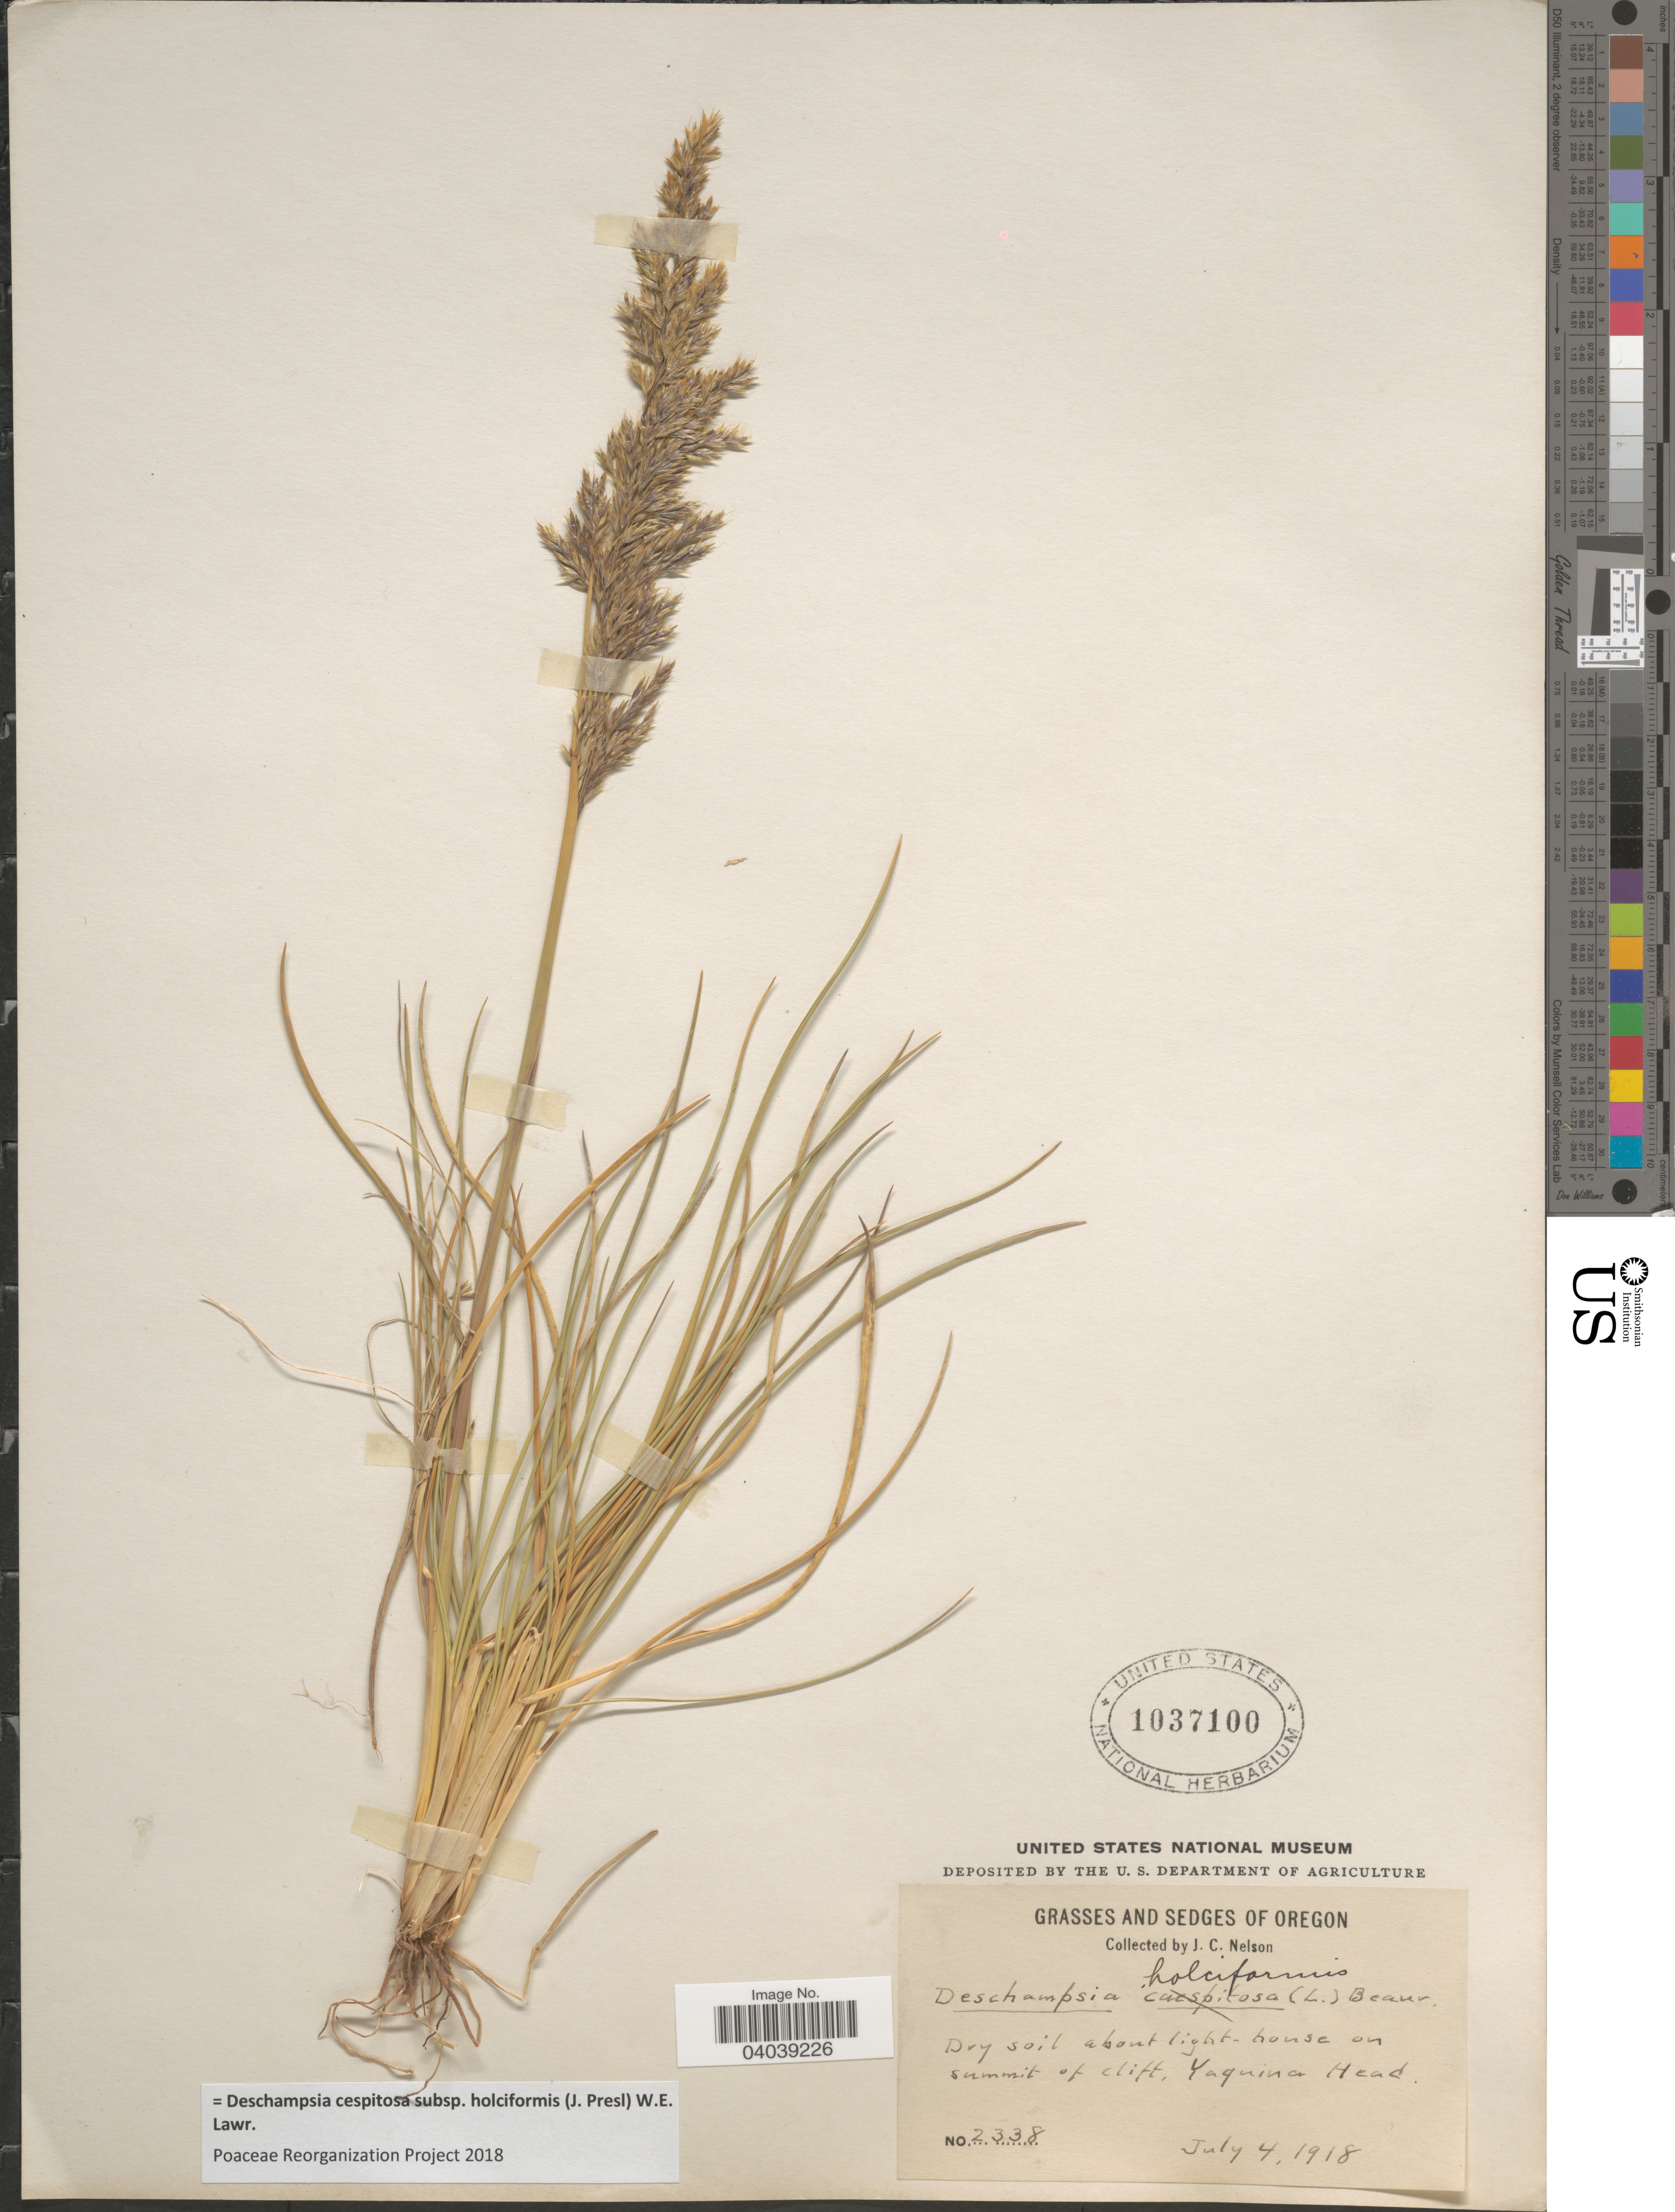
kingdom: Plantae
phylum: Tracheophyta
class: Liliopsida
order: Poales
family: Poaceae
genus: Deschampsia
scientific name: Deschampsia cespitosa subsp. holciformis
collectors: J. C. Nelson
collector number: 2338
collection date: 1918-07-04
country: United States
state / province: Oregon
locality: On summit of cliff, Yaquina Head.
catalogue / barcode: US 1037100